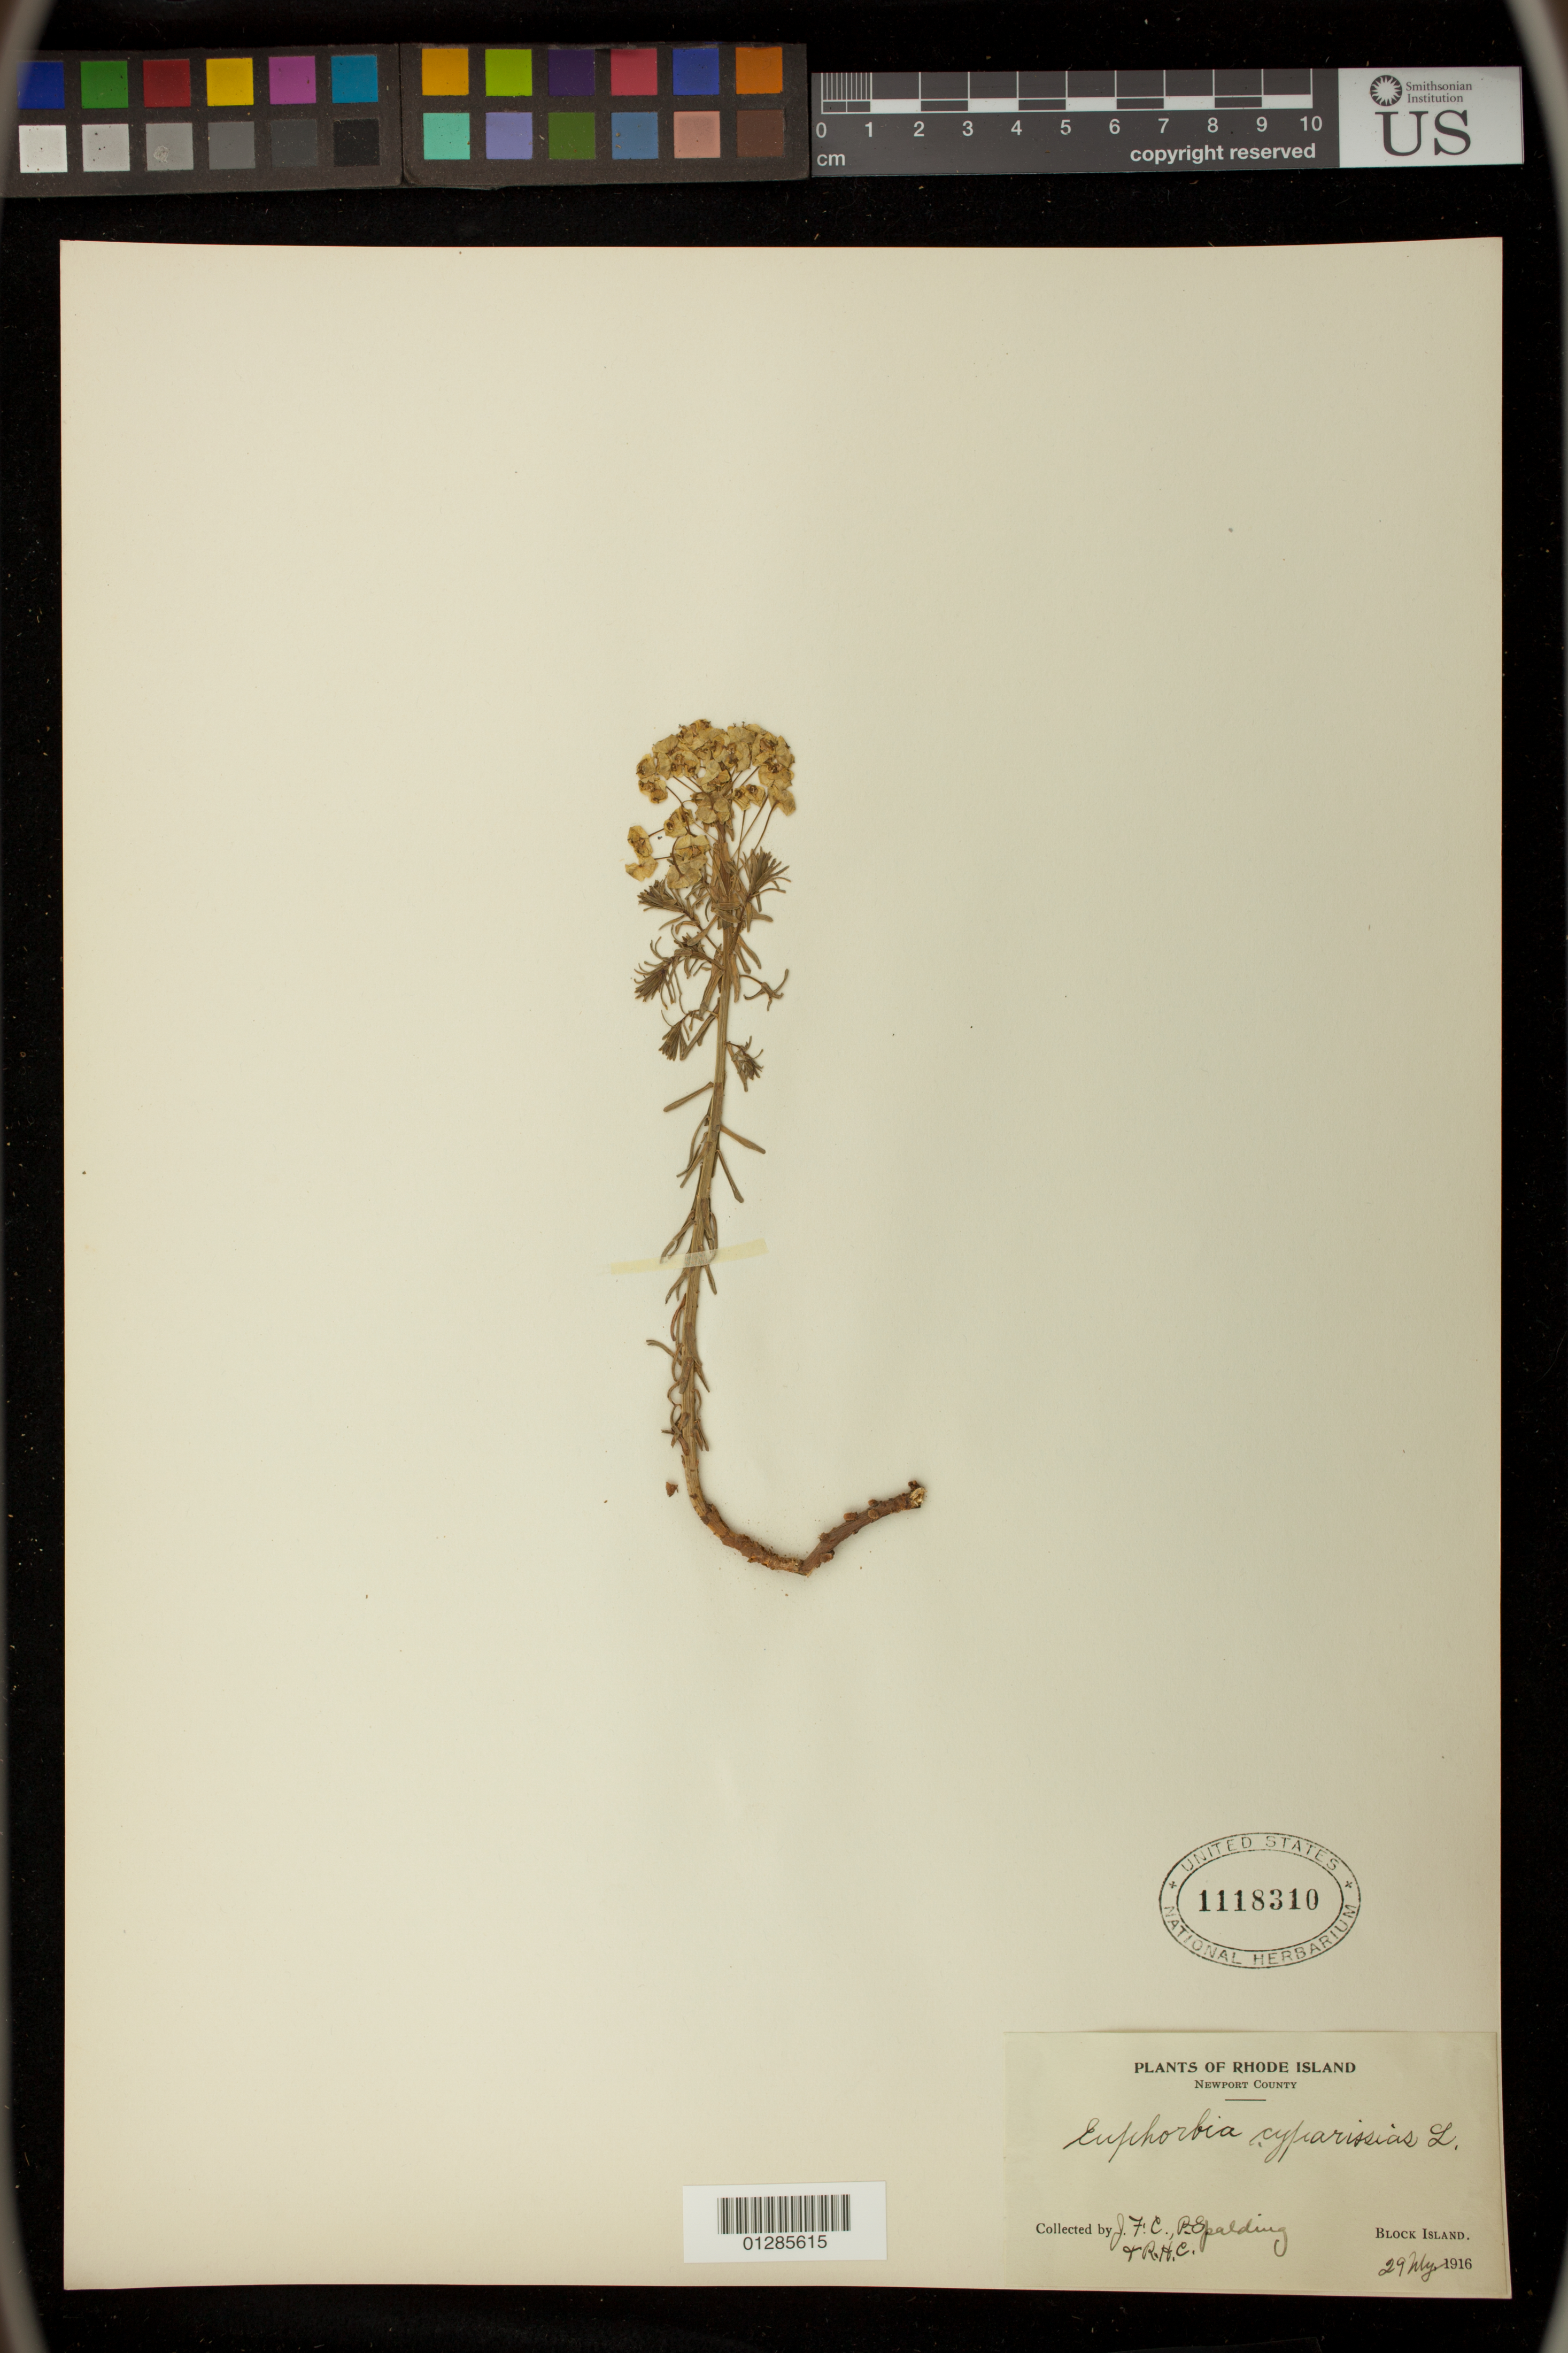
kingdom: Plantae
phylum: Tracheophyta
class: Magnoliopsida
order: Malpighiales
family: Euphorbiaceae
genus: Euphorbia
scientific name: Euphorbia cyparissias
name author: L.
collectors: P. Spalding, J. F. C. & R. C.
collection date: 1916-05-29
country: United States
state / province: Rhode Island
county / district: Newport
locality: Block Island Newport County, Rhode Island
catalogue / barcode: US 1118310